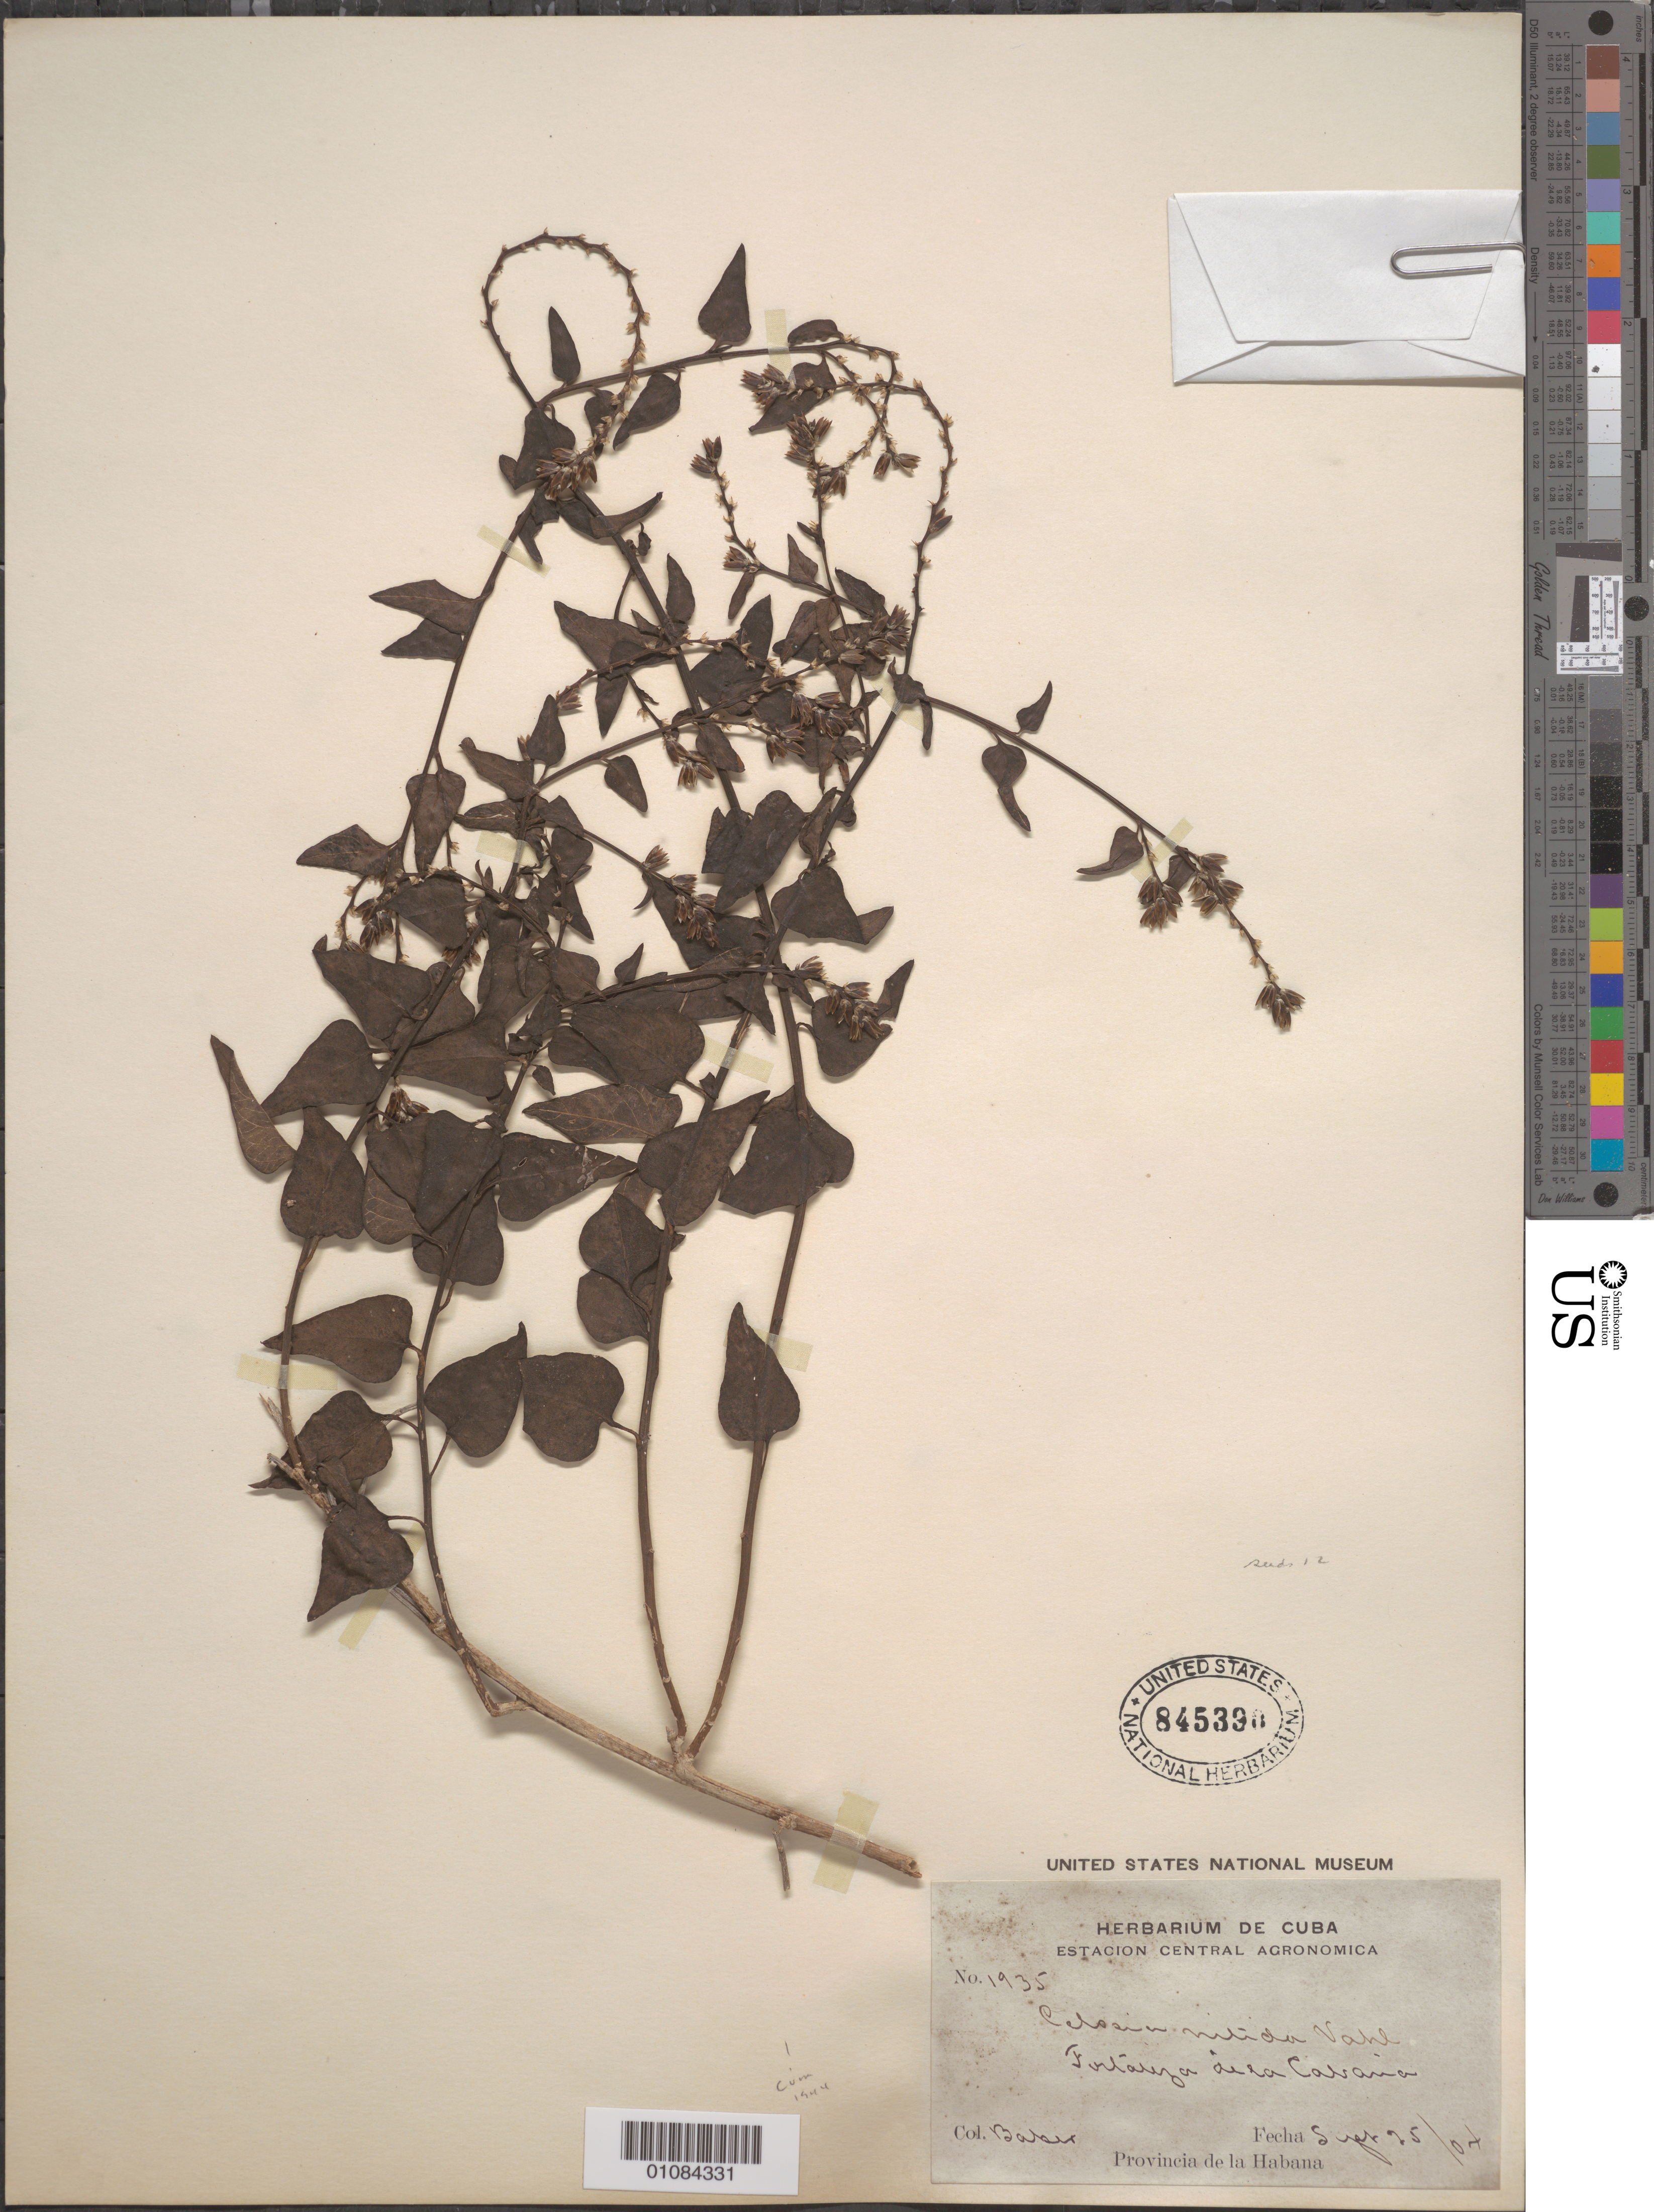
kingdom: Plantae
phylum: Tracheophyta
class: Magnoliopsida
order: Caryophyllales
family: Amaranthaceae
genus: Celosia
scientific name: Celosia nitida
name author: Vahl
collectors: C. F. Baker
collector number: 1935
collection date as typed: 25 Sep 1904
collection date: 1904-09-25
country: Cuba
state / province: La Habana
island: Cuba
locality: Fortaleza de la Cabana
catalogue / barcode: US 845390